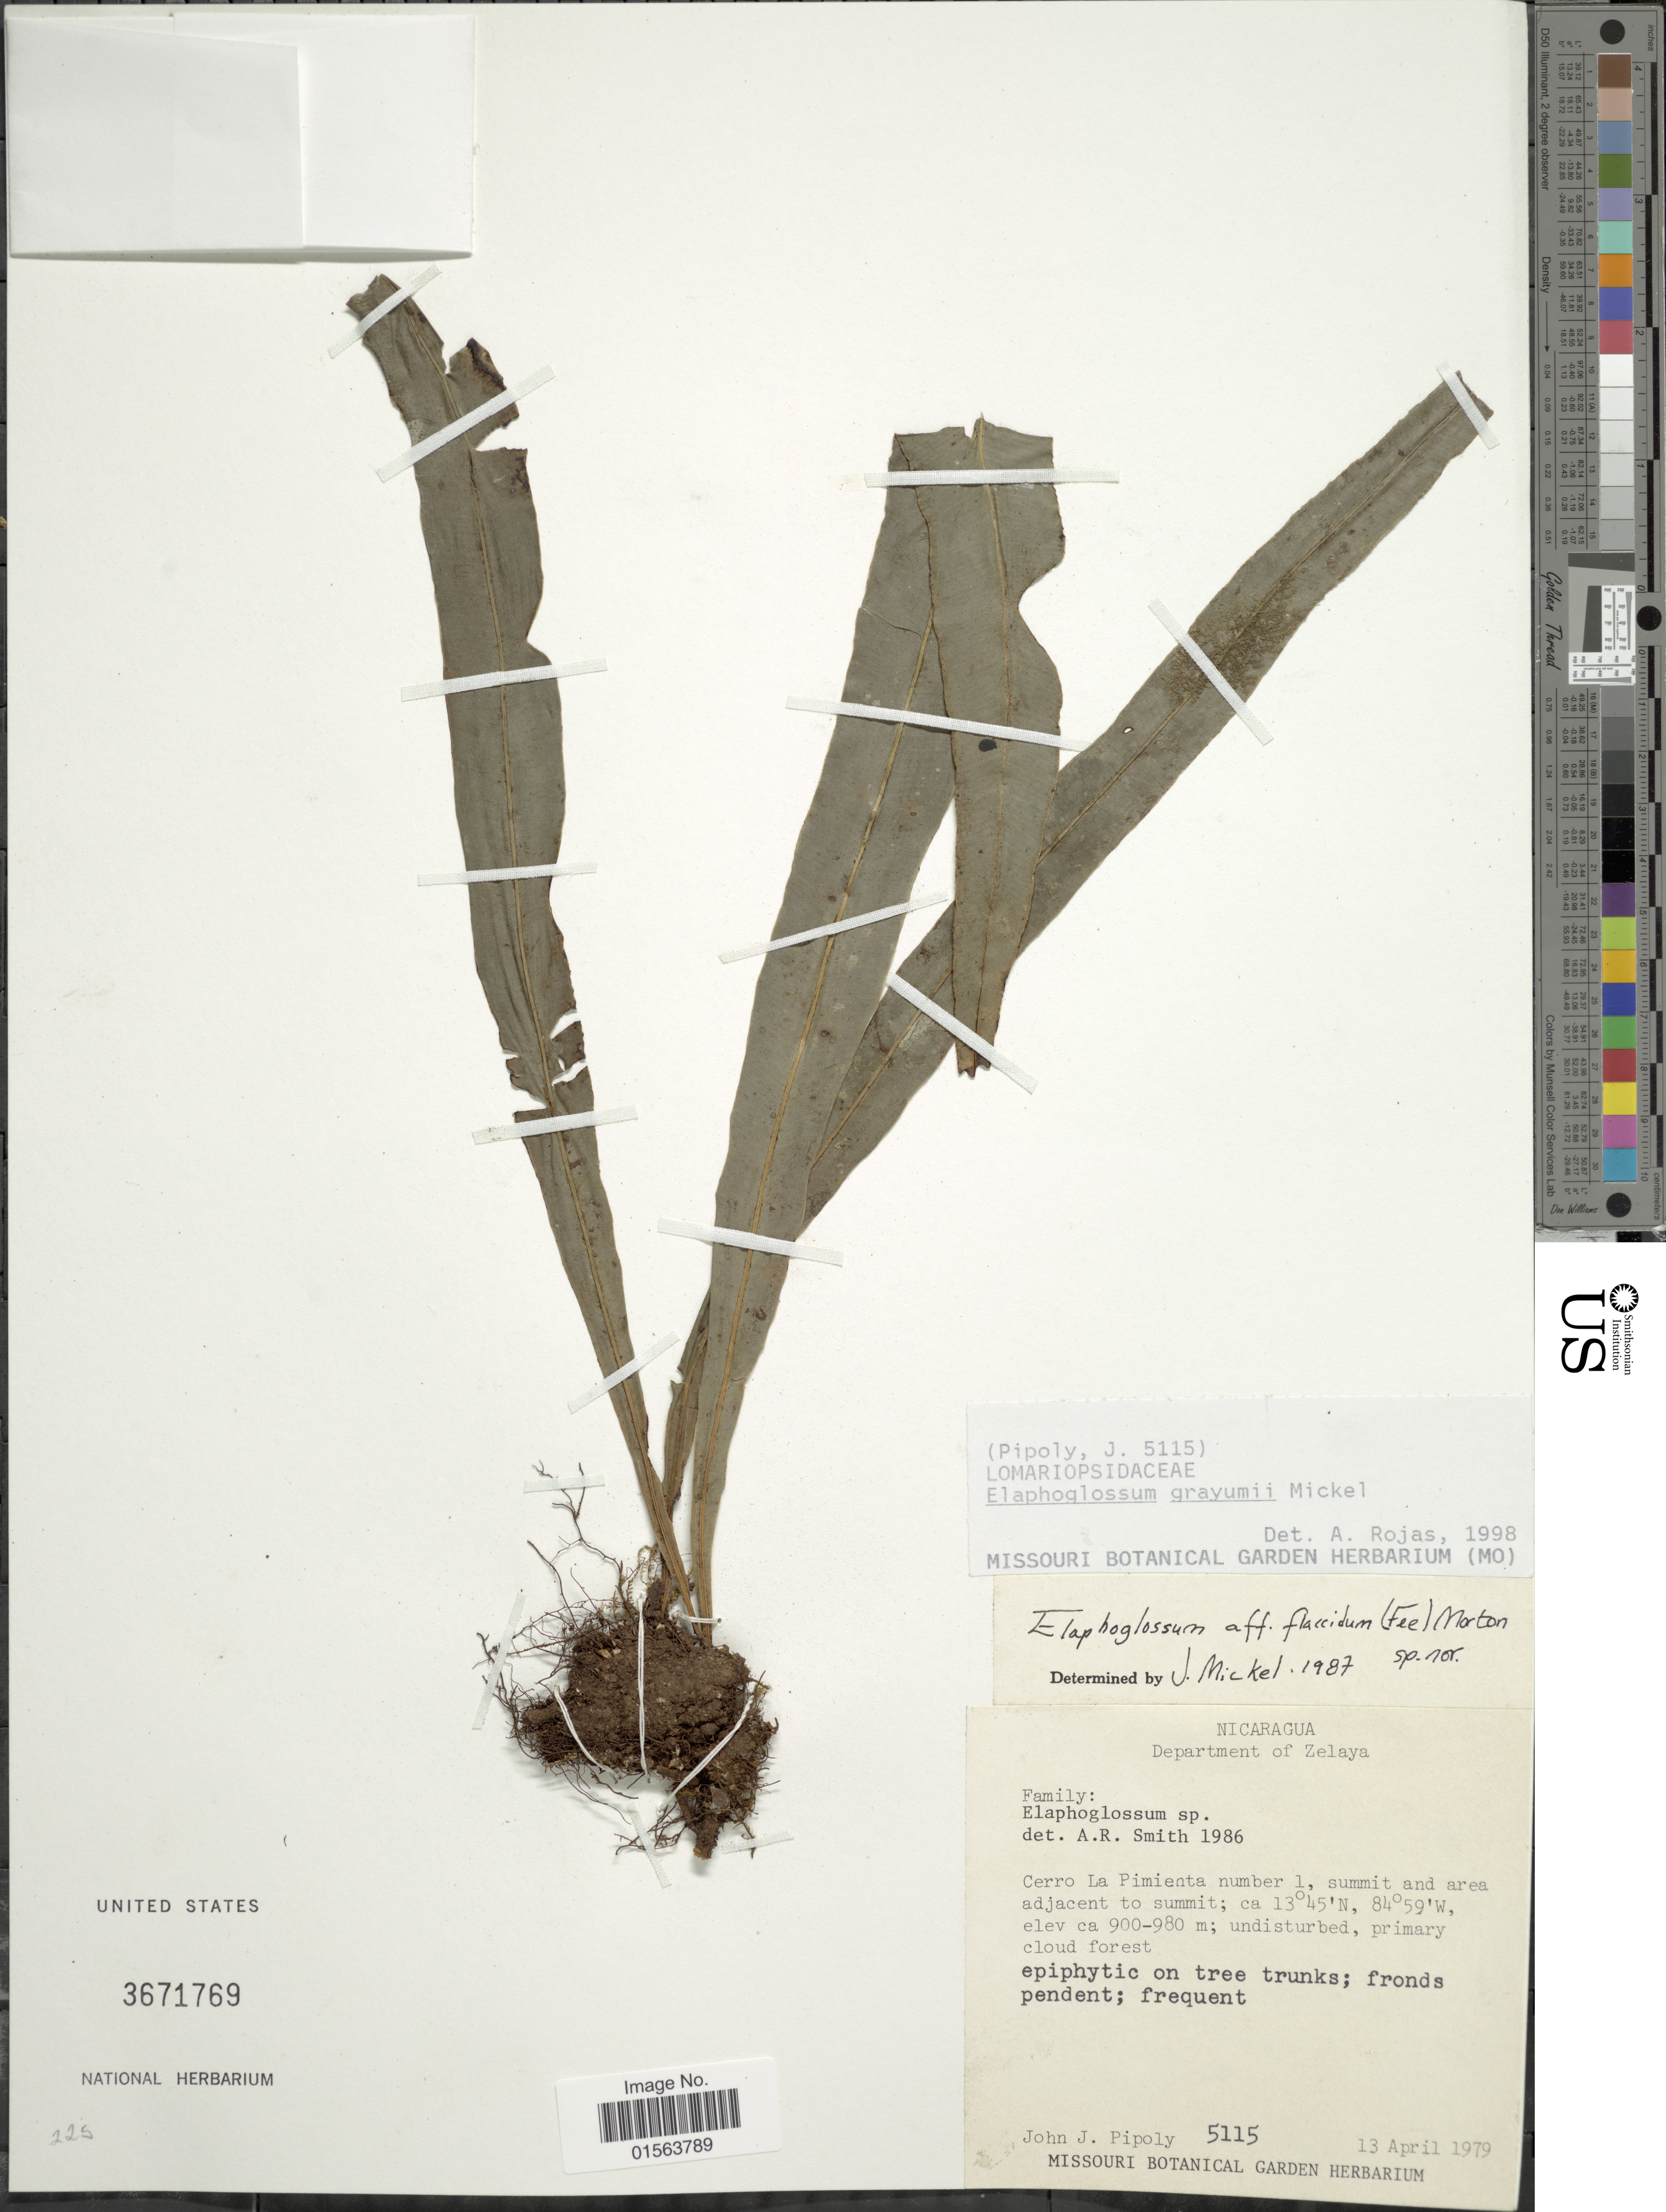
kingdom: Plantae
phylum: Tracheophyta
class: Polypodiopsida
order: Polypodiales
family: Dryopteridaceae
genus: Elaphoglossum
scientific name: Elaphoglossum flaccidum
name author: (Fée) T. Moore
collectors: J. J. Pipoly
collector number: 5115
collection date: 1979-04-13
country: Nicaragua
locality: Department of Zelaya, Cerro La Pimienta number 1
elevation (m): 900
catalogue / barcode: US 3671769